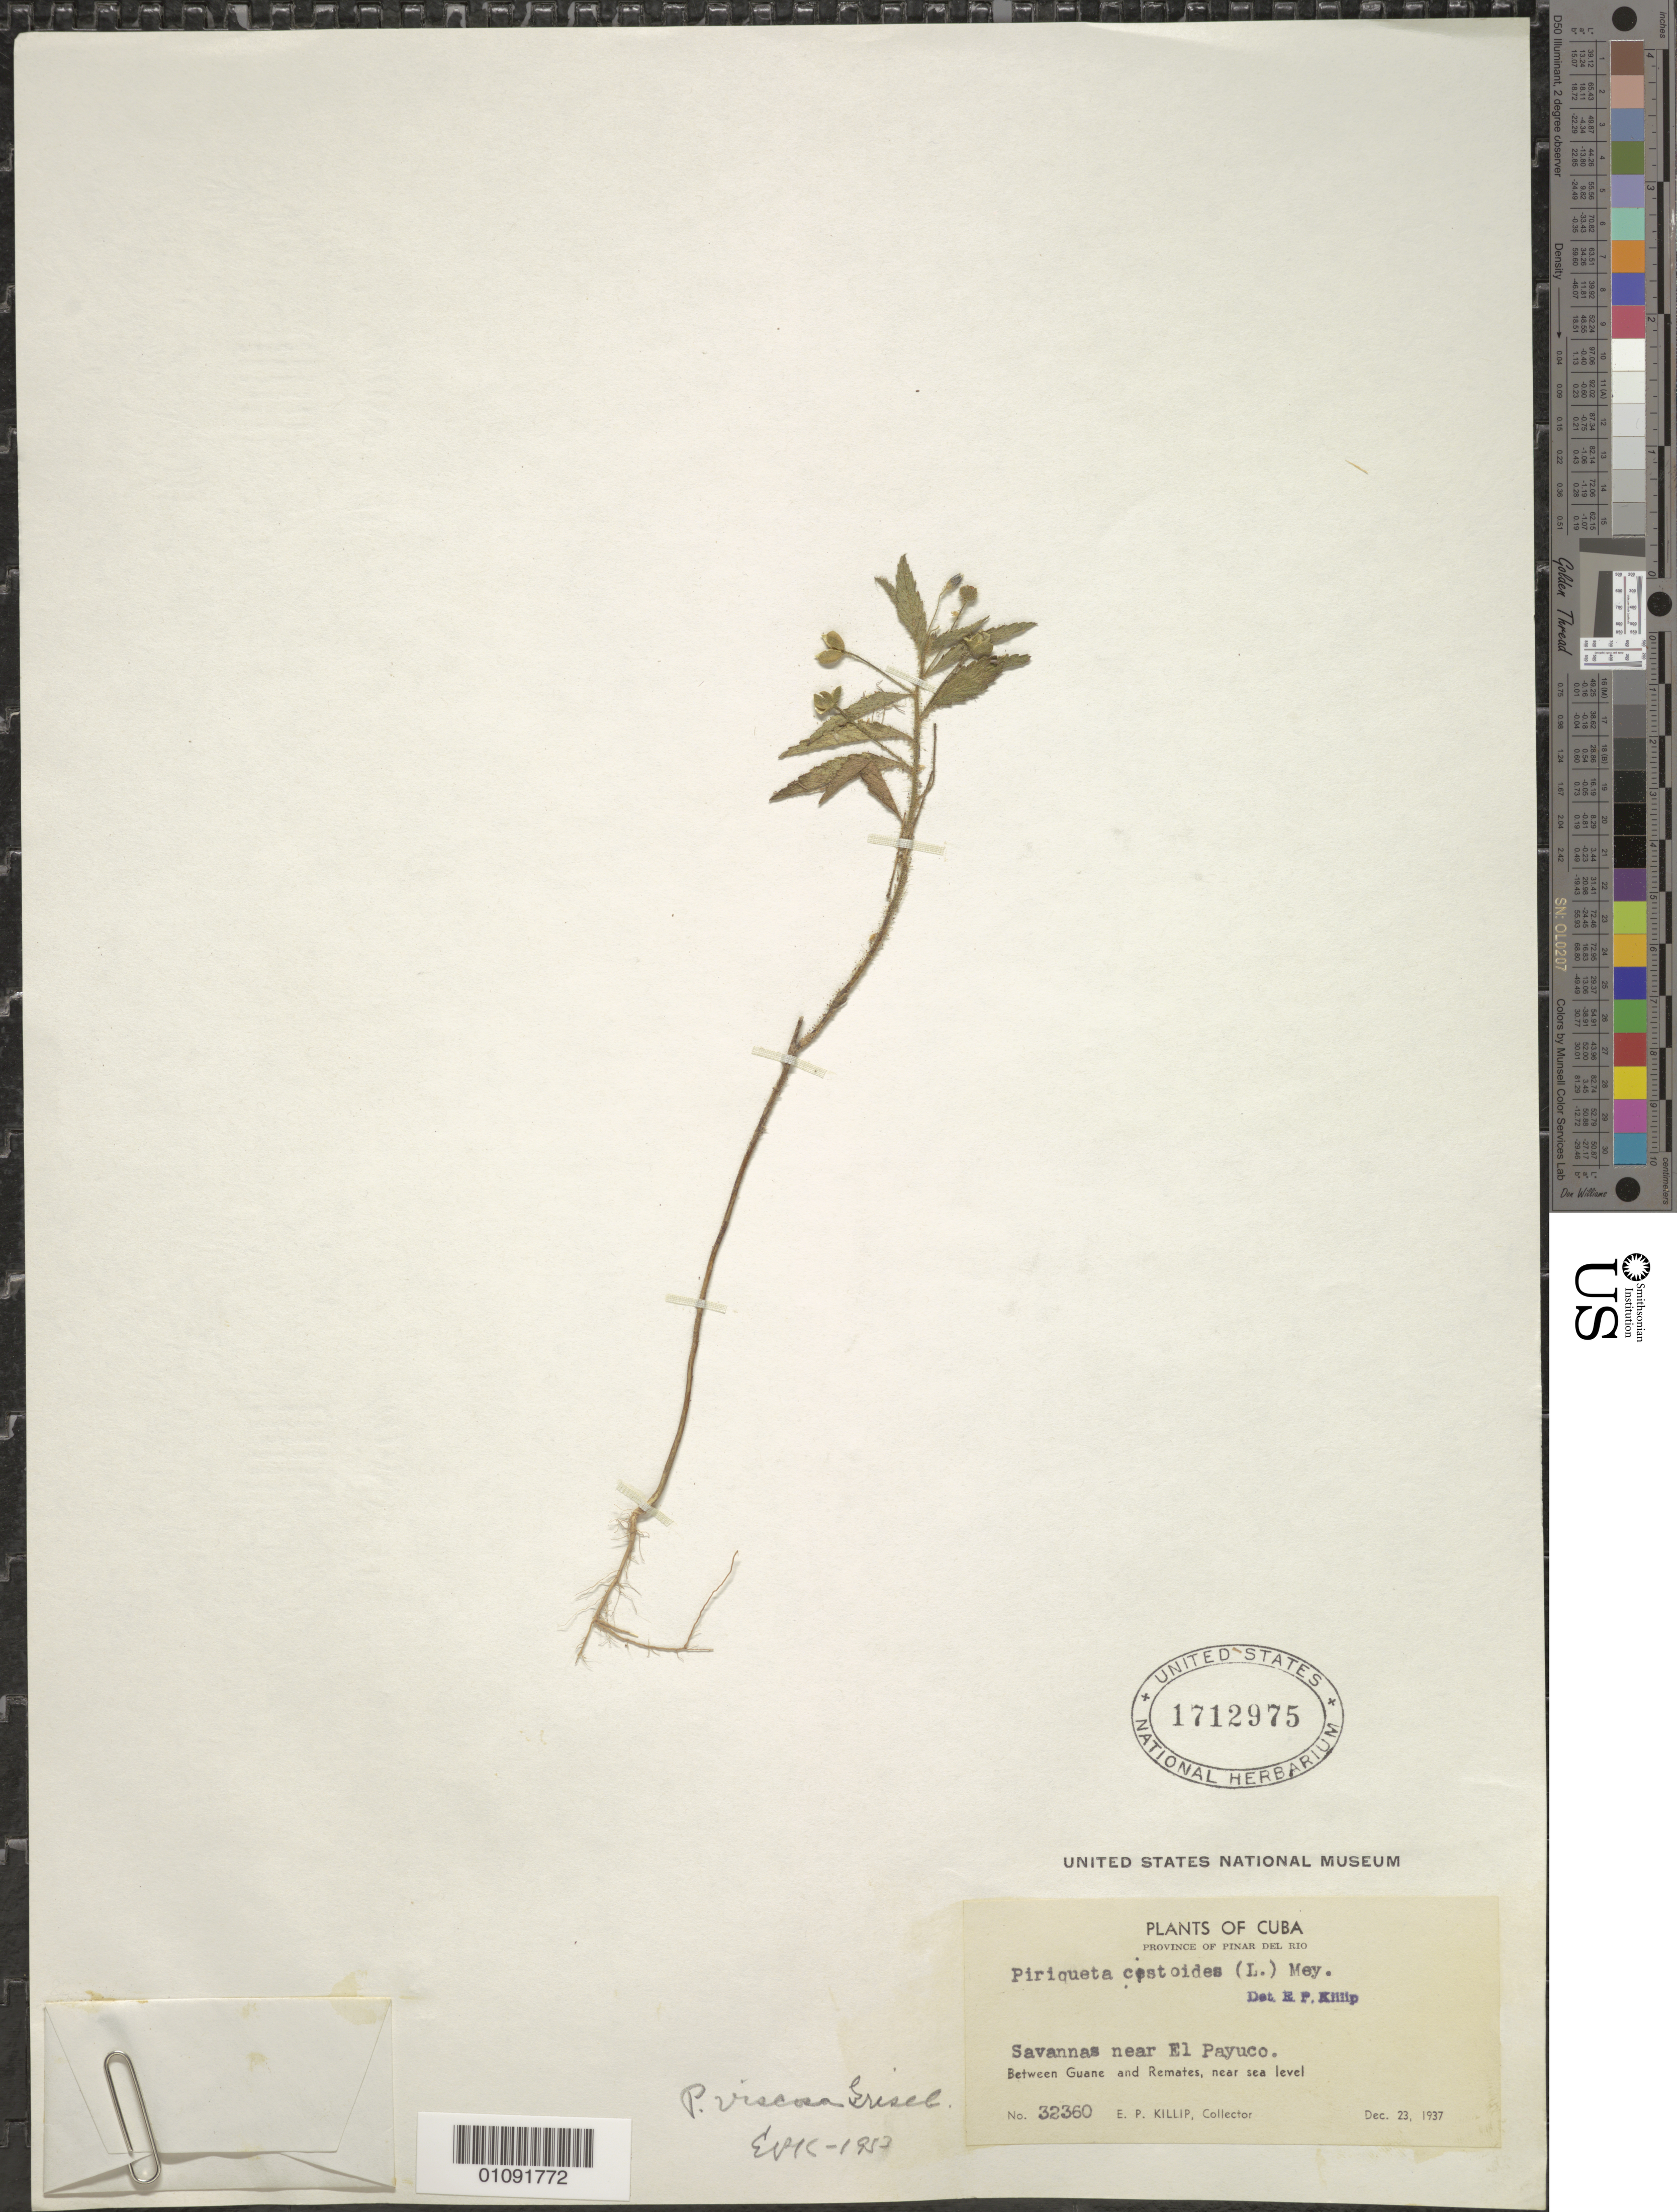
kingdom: Plantae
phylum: Tracheophyta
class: Magnoliopsida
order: Malpighiales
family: Turneraceae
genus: Piriqueta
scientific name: Piriqueta viscosa subsp. viscosa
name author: Griseb.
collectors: E. P. Killip, J. Ellis & K. Miller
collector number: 32360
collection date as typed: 23 Dec 1937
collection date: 1937-12-23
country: Cuba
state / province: Pinar del Rio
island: Cuba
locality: Pinar del Rio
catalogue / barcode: US 1712975